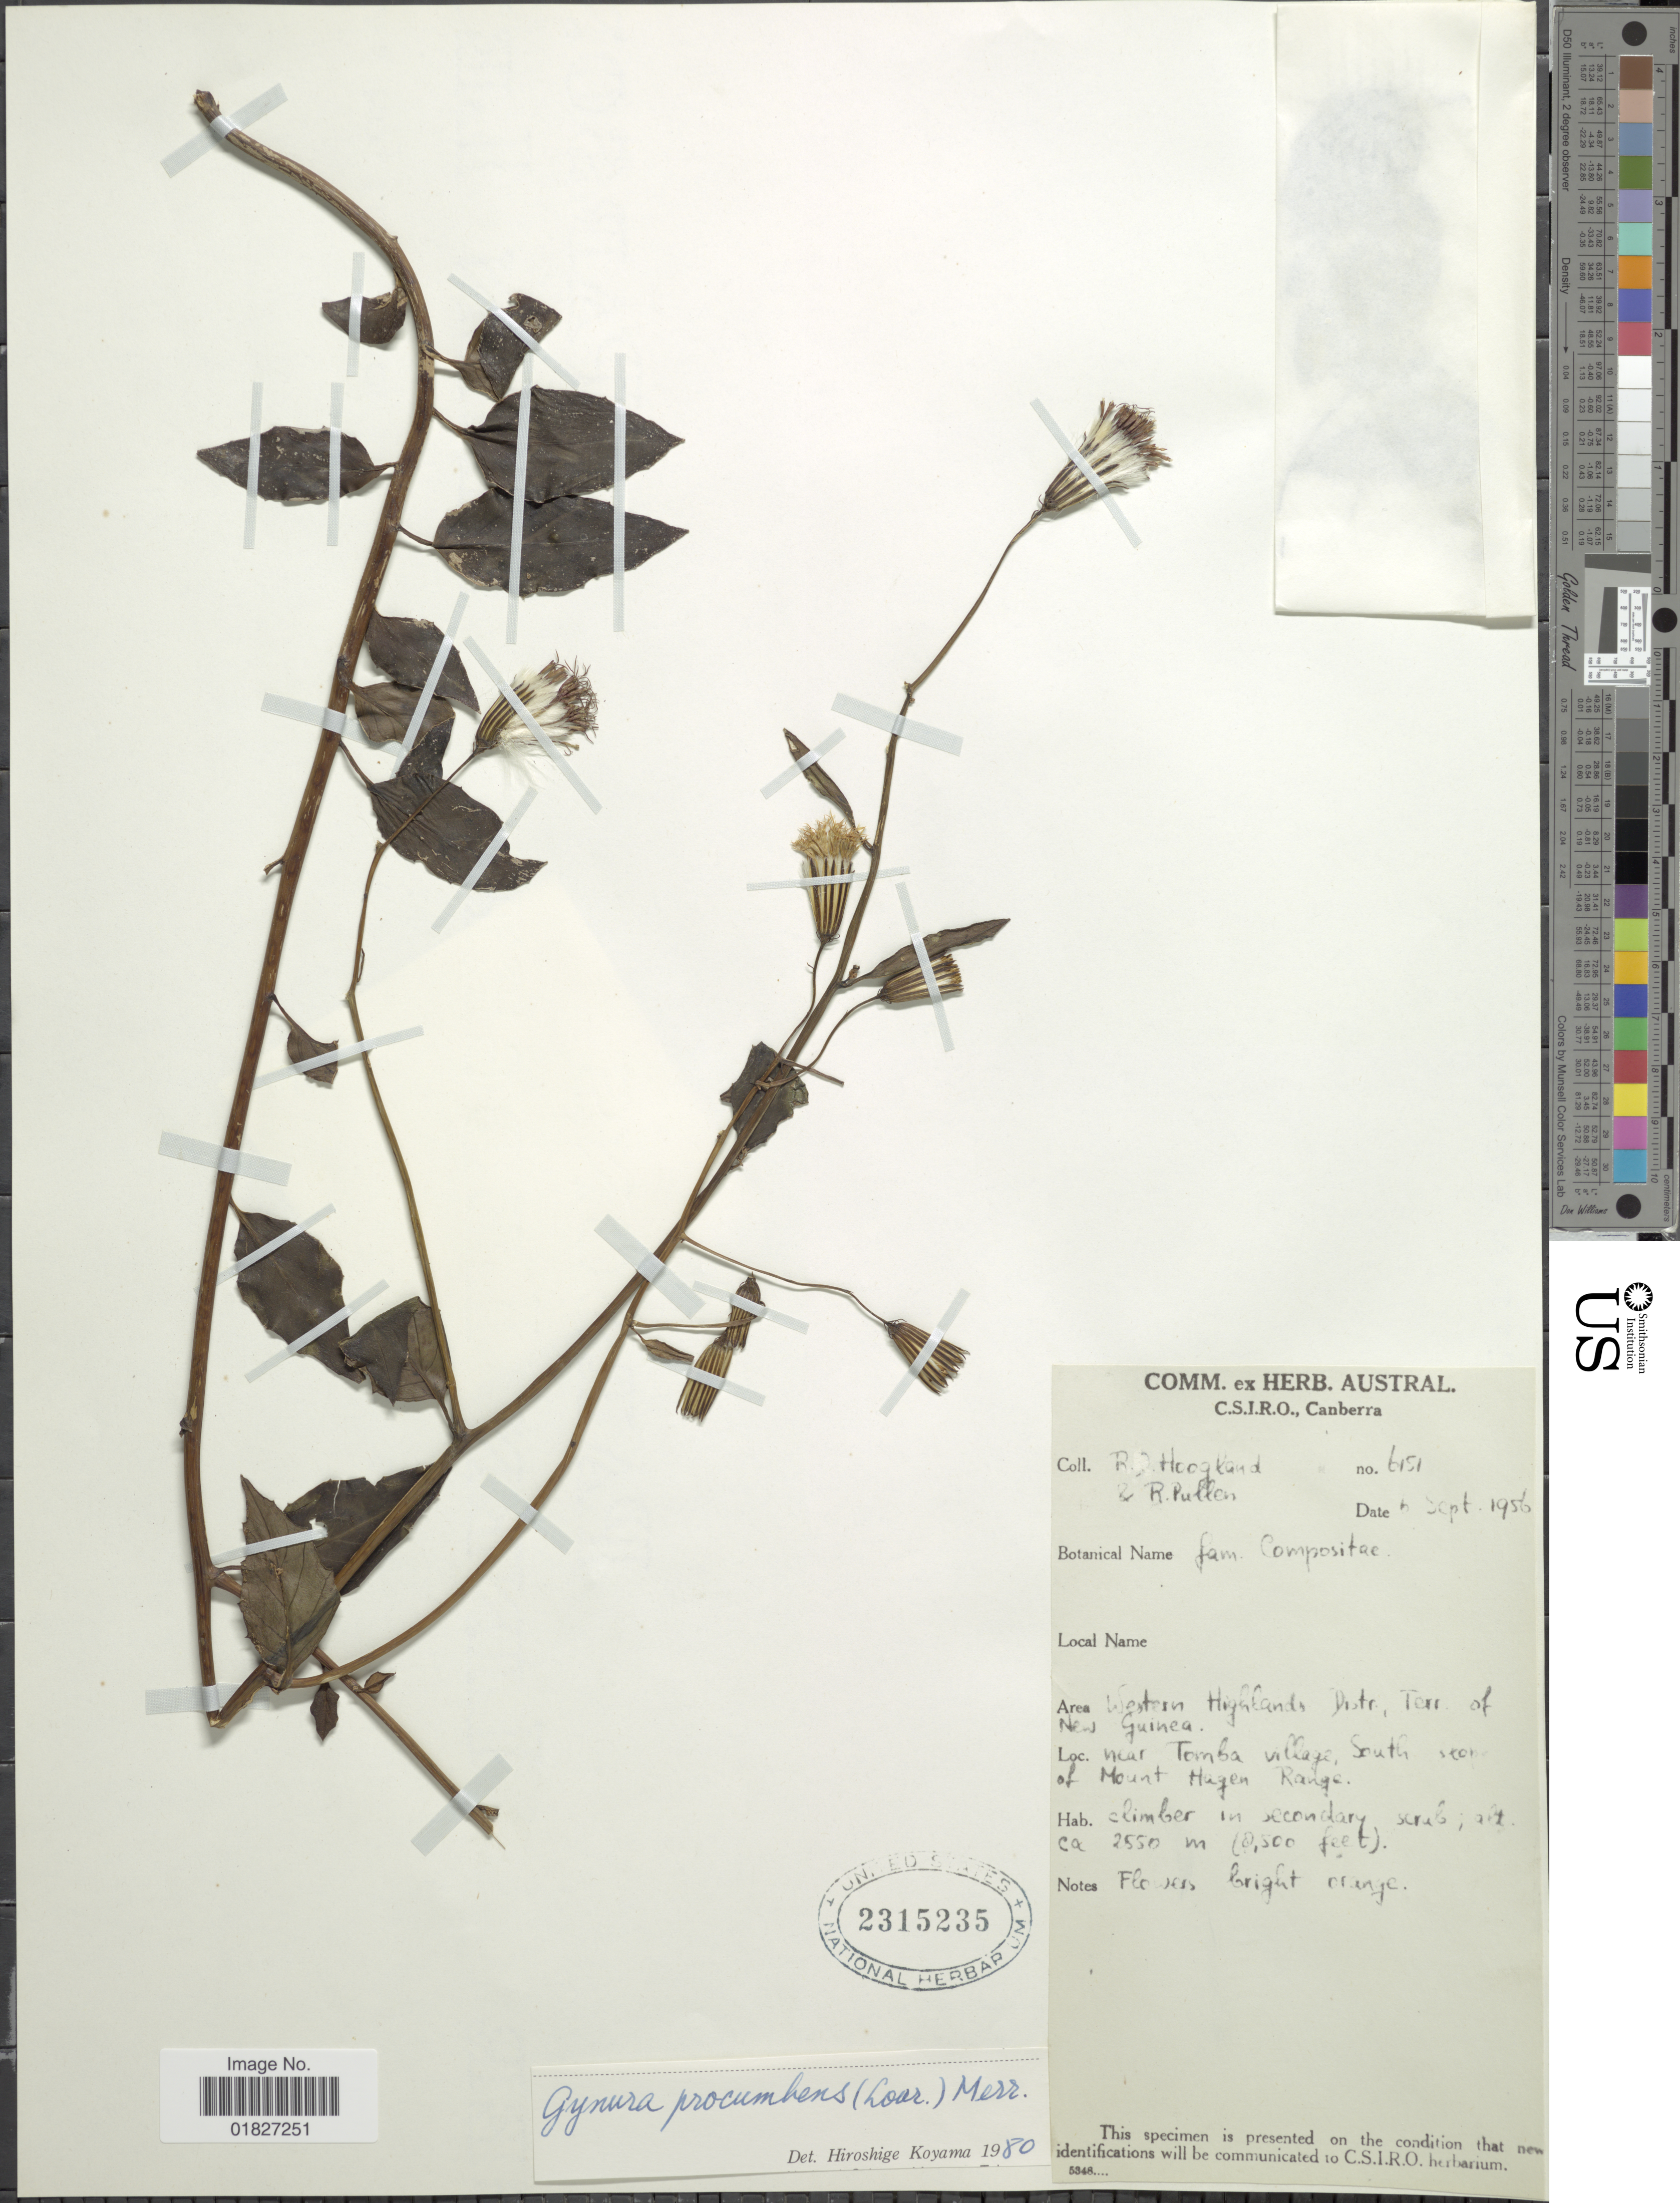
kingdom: Plantae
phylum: Tracheophyta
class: Magnoliopsida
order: Asterales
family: Asteraceae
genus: Gynura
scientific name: Gynura procumbens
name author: (Lour.) Merr.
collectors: R. D. Hoogland & R. Pullen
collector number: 6151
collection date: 1956-09-06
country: Papua New Guinea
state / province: Western Highlands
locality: Distr. Terr. of New Guinea, near Tamba[interpreted] Village, south [illegible text] of Mount Hagen Range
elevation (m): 2550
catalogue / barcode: US 2315235